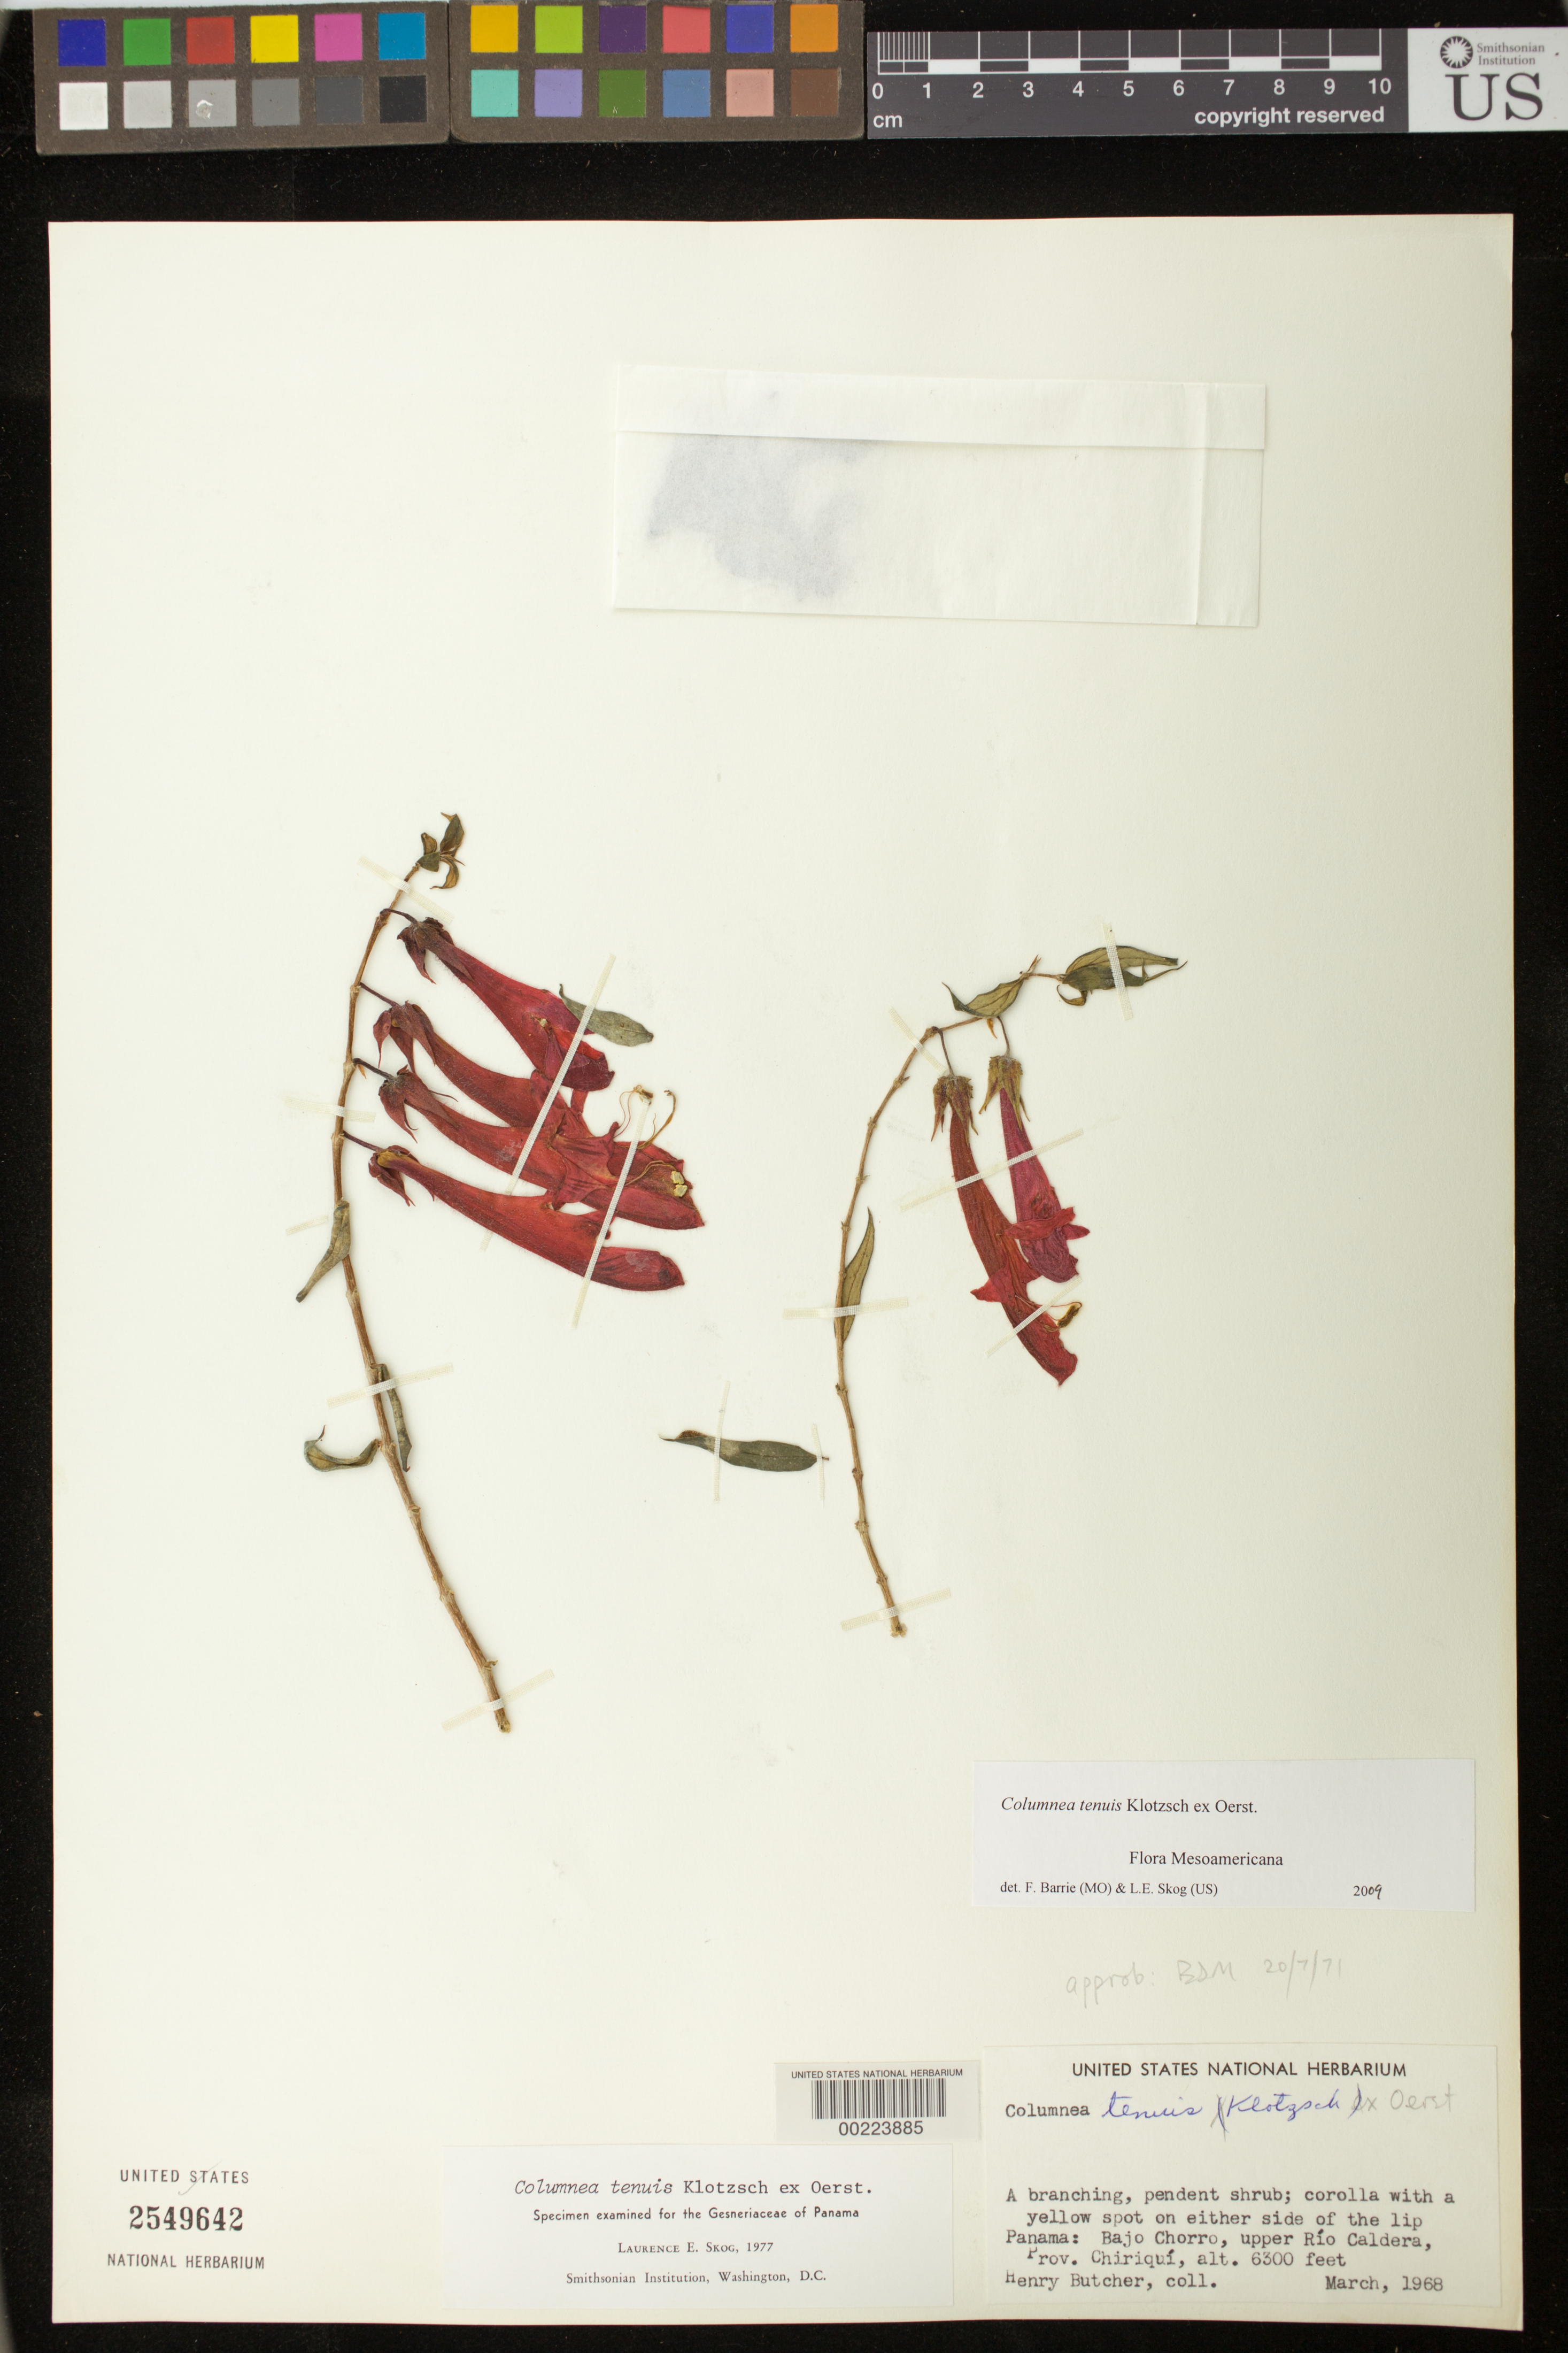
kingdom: Plantae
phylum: Tracheophyta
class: Magnoliopsida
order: Lamiales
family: Gesneriaceae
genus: Columnea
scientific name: Columnea tenuis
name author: Klotzsch ex Oerst.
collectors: H. Butcher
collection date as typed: Mar 1968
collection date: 1968-03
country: Panama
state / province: Chiriquí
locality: Bajo Chorro, upper Rio Caldera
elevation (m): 1920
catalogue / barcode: US 2549642